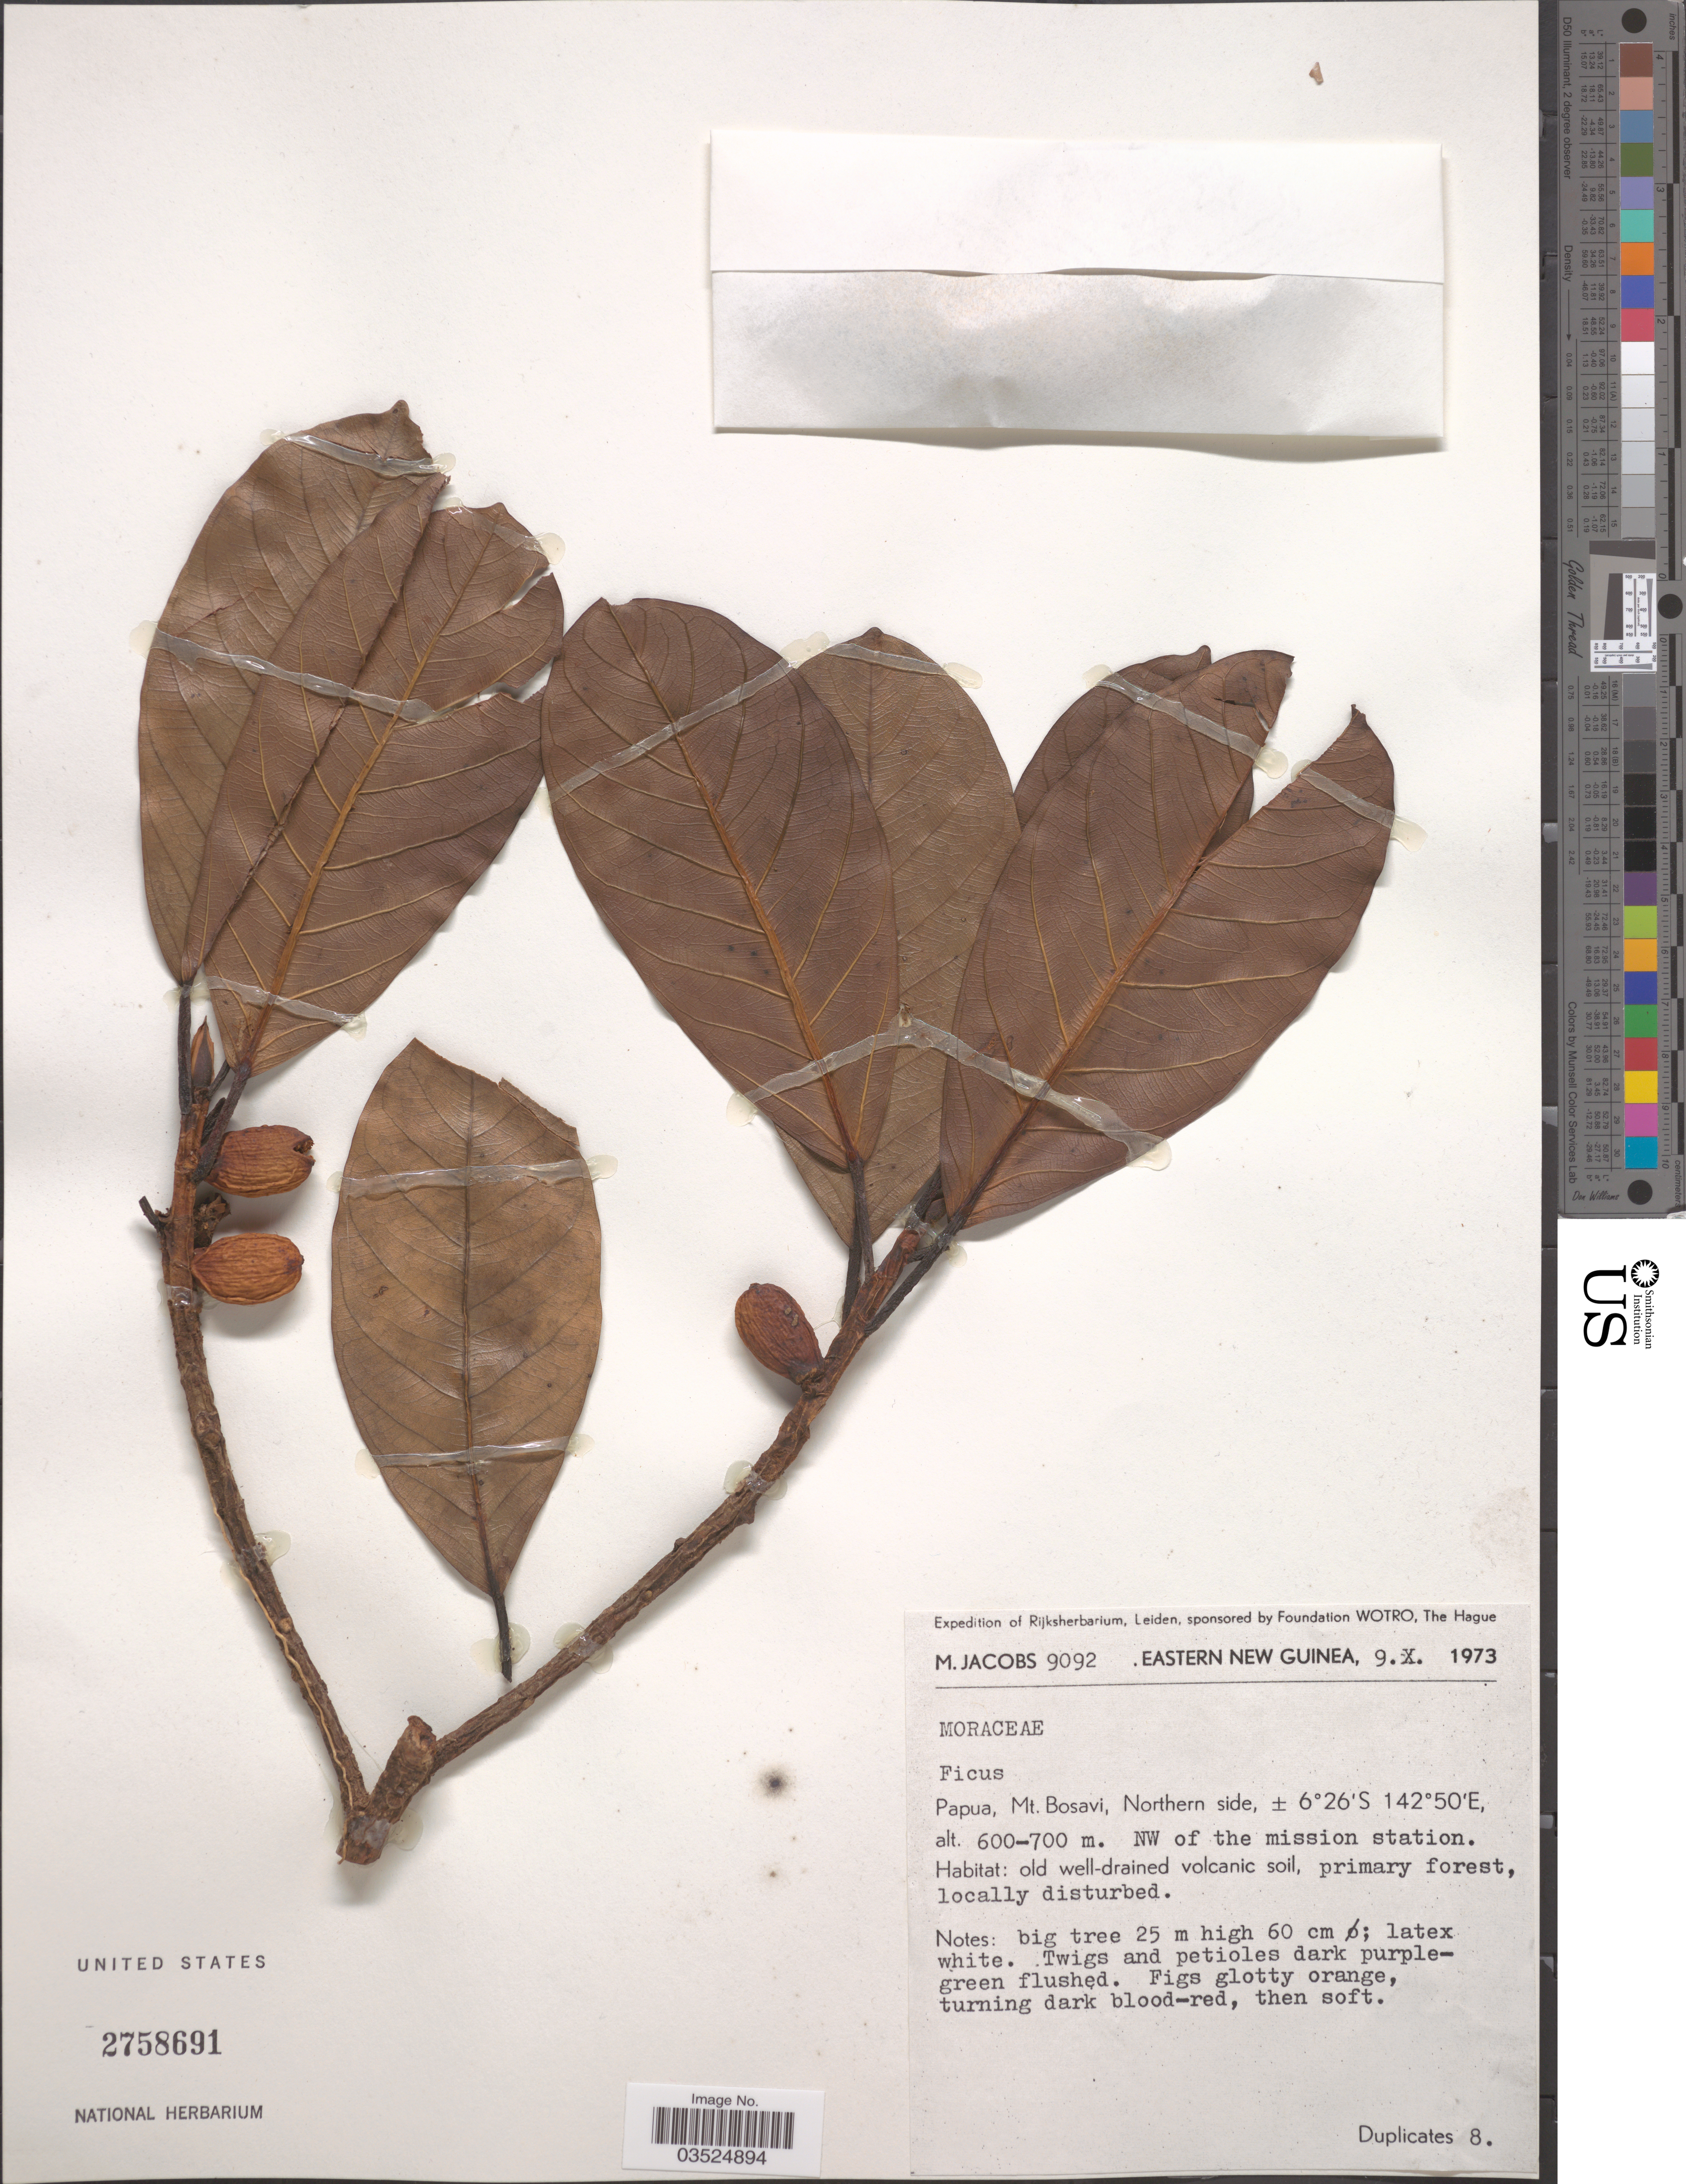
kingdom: Plantae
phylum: Tracheophyta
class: Magnoliopsida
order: Rosales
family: Moraceae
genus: Ficus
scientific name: Ficus sp.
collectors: M. Jacobs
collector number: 9092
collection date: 1973-10-09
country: Papua New Guinea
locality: Eastern New Guinea. Papua, Mt. Bosavi, Northern side, NW of the mission station.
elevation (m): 600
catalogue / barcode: US 2758691